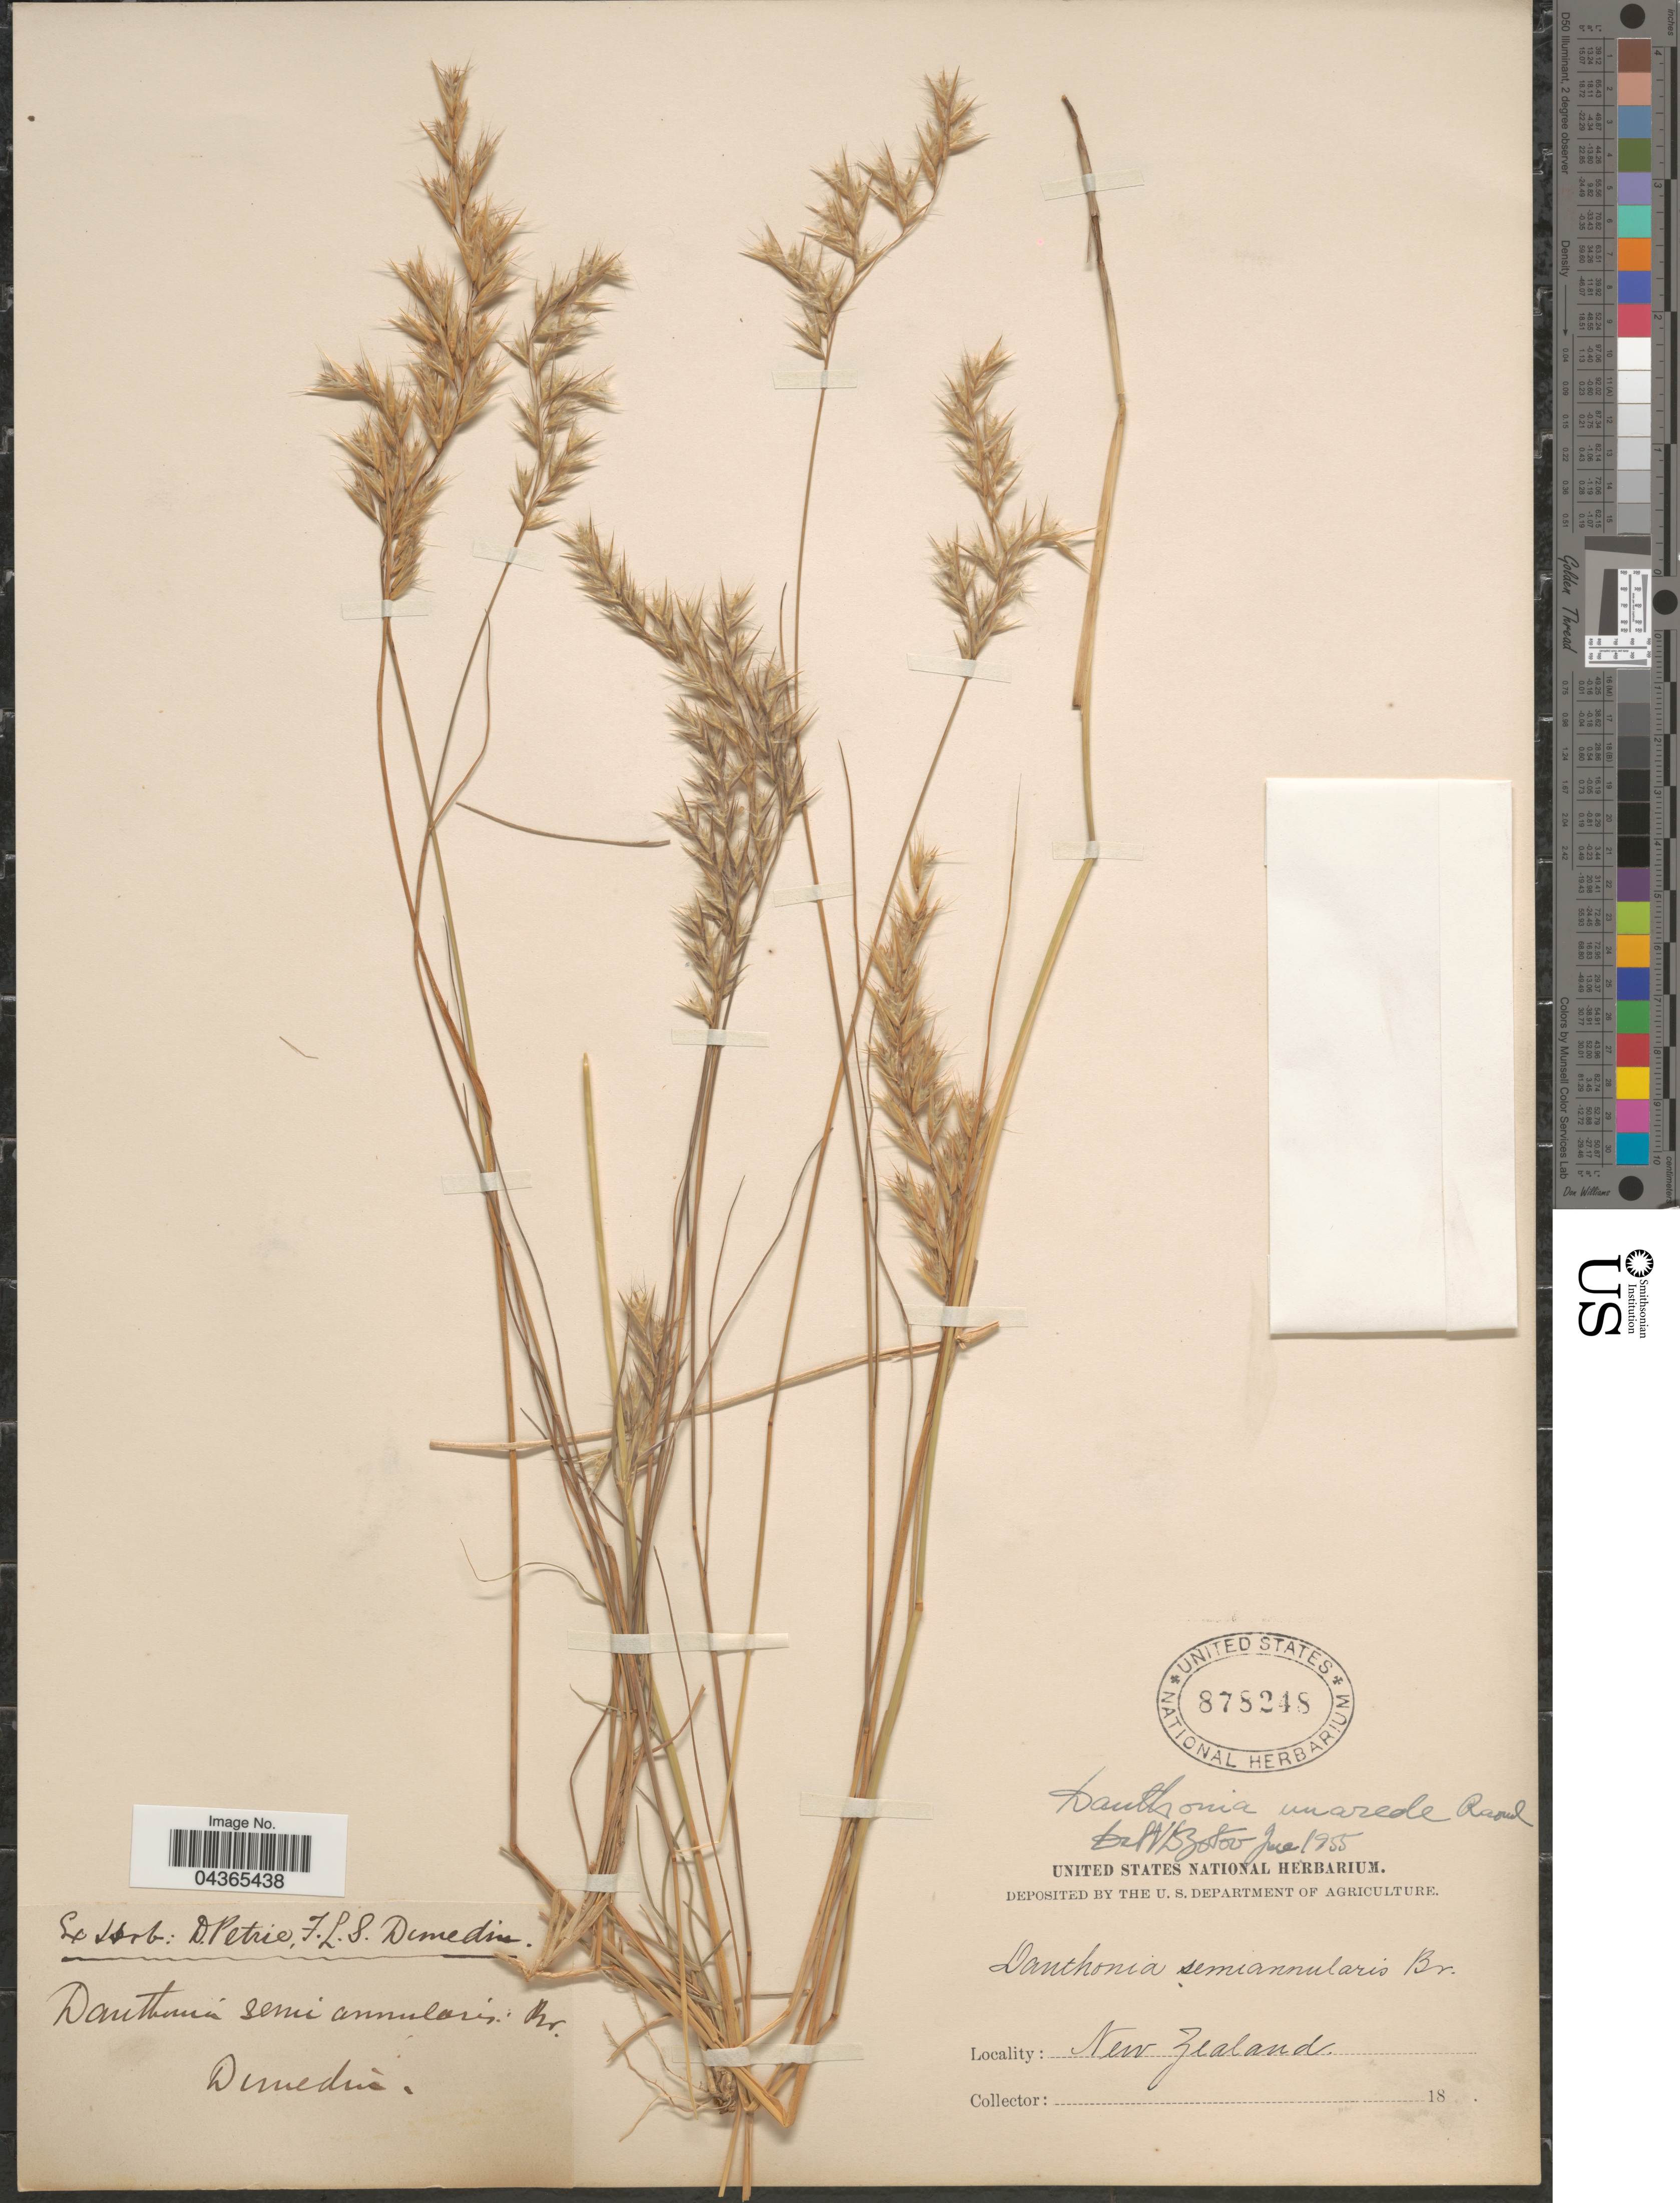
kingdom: Plantae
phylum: Tracheophyta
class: Liliopsida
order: Poales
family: Poaceae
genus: Rytidosperma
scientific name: Rytidosperma unarede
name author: (M. Raoul) Connor & Edgar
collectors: D. Petrie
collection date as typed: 18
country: New Zealand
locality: Dunedin.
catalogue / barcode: US 878248